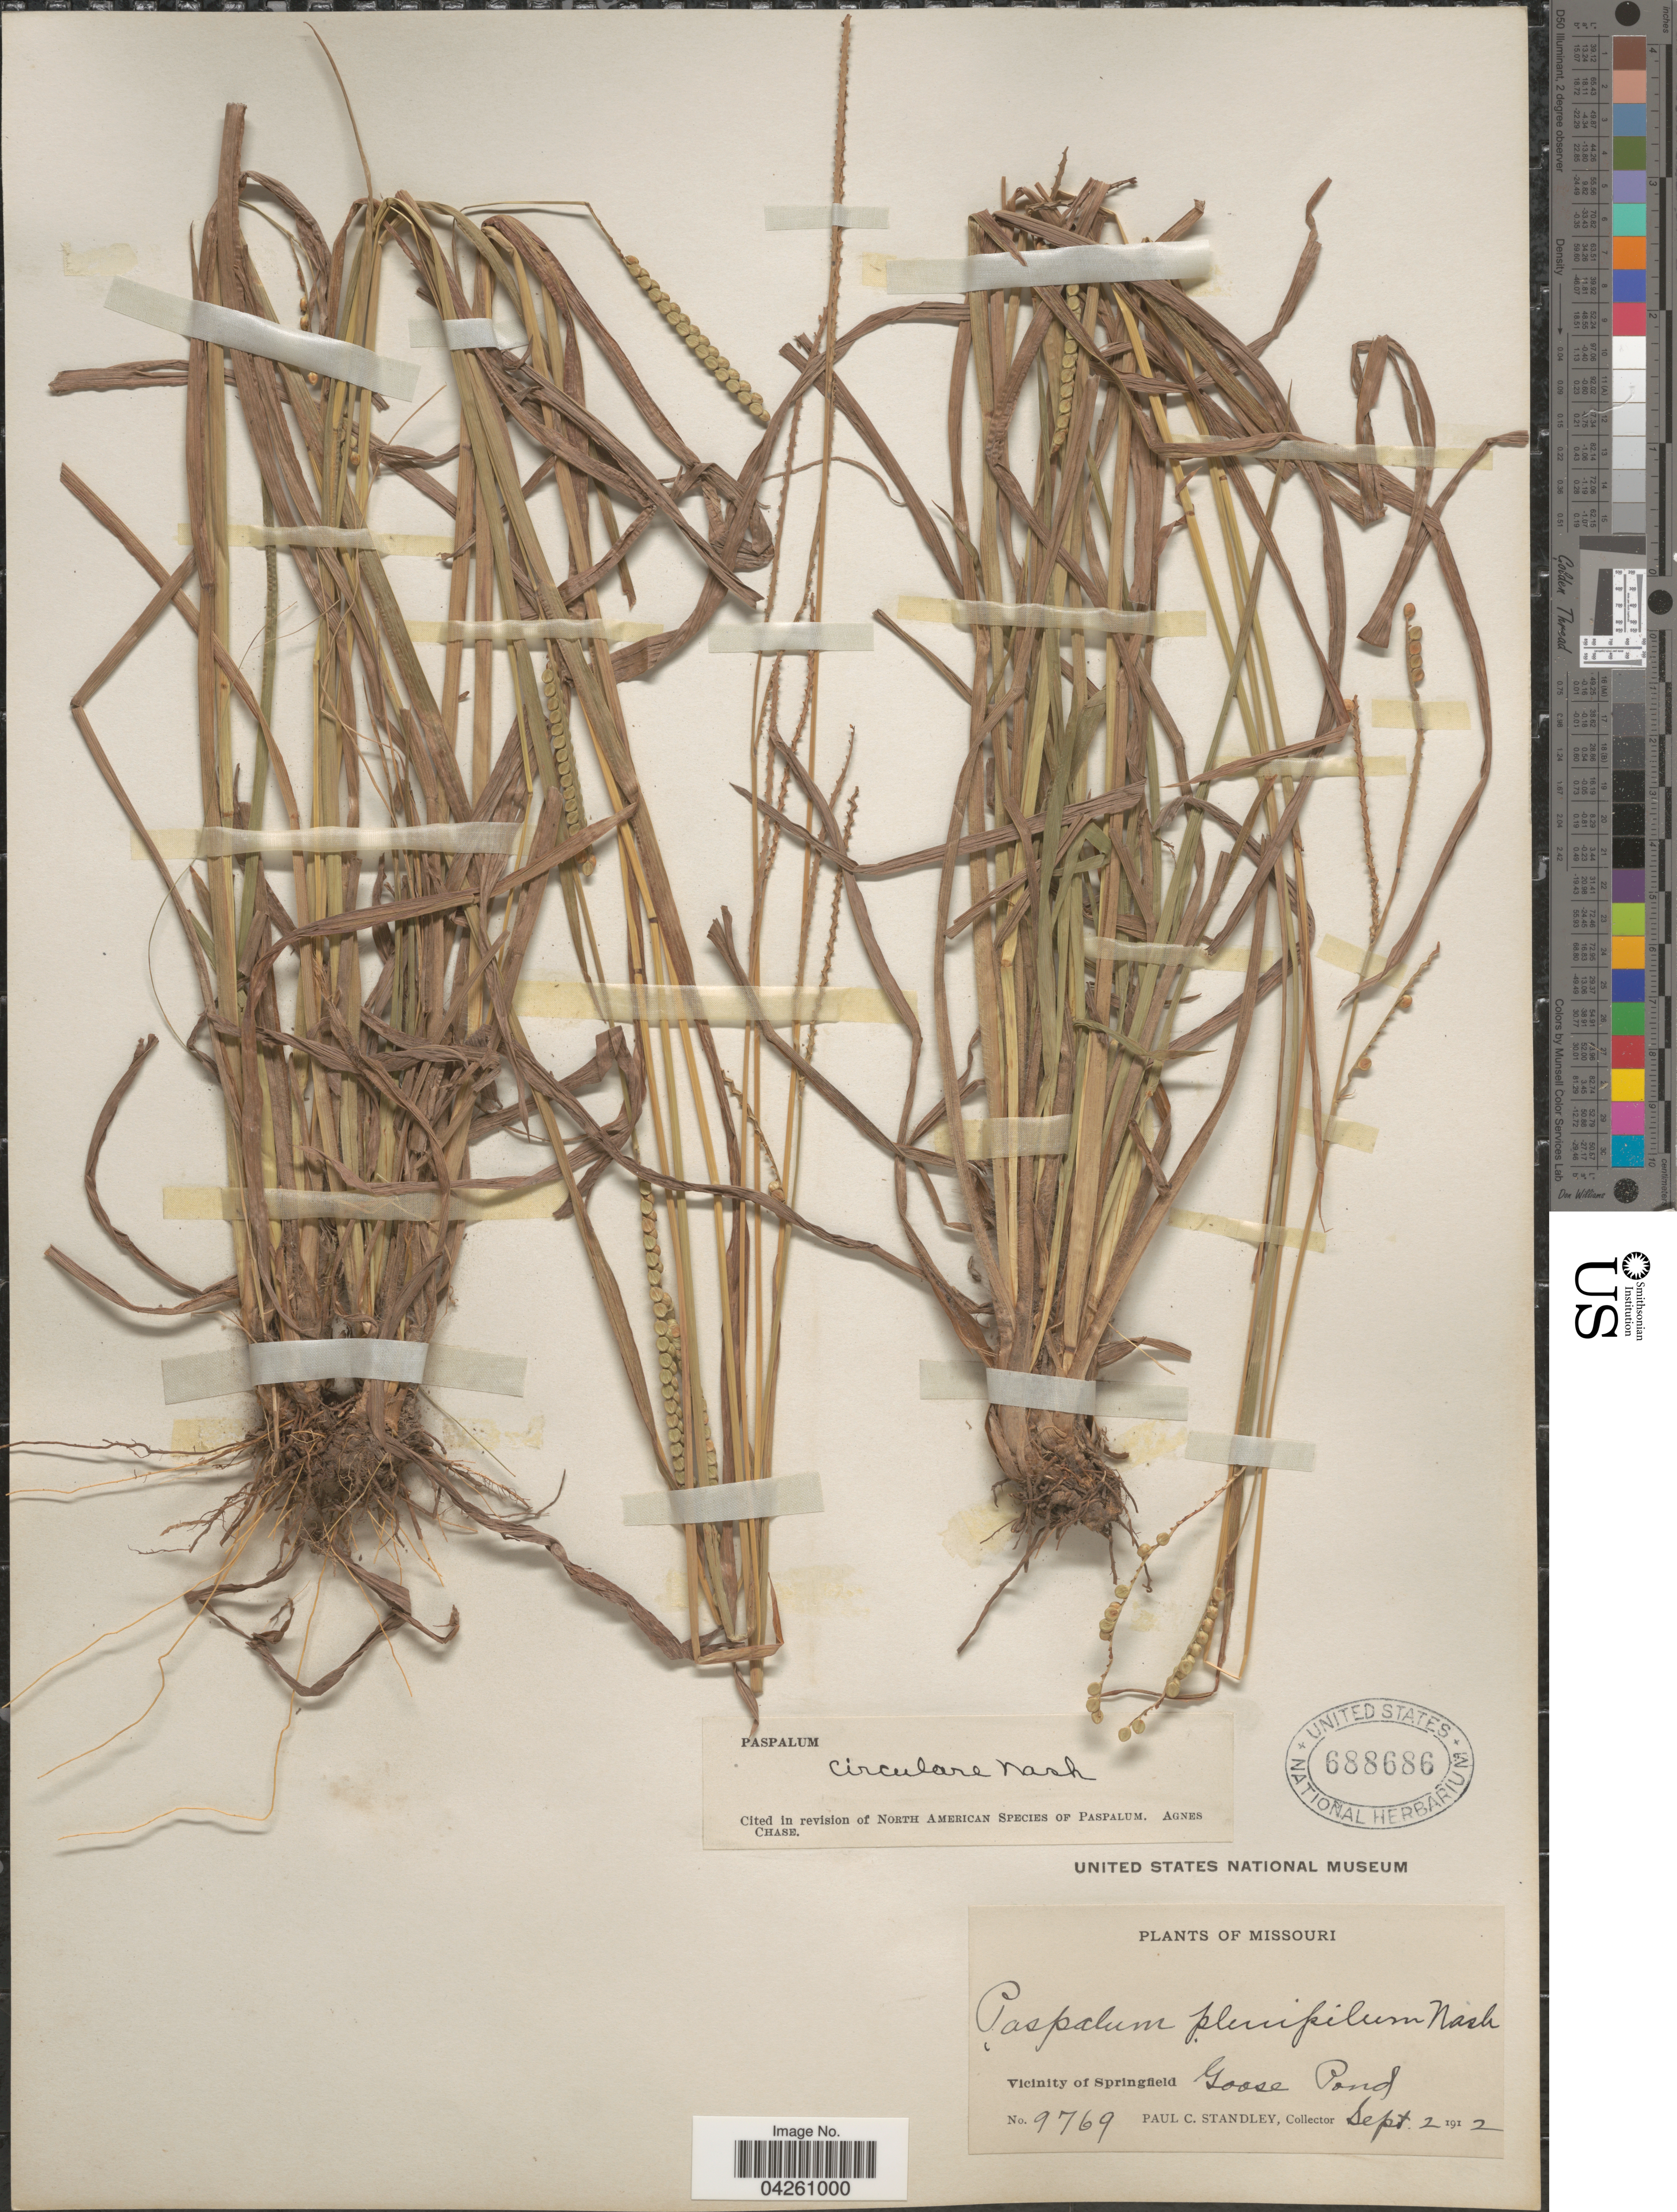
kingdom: Plantae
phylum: Tracheophyta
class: Liliopsida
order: Poales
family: Poaceae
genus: Paspalum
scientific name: Paspalum circulare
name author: Nash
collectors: P. C. Standley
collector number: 9769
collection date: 1912-09-02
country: United States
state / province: Missouri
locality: Vicinity of Springfield. Goose Pond.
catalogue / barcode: US 688686